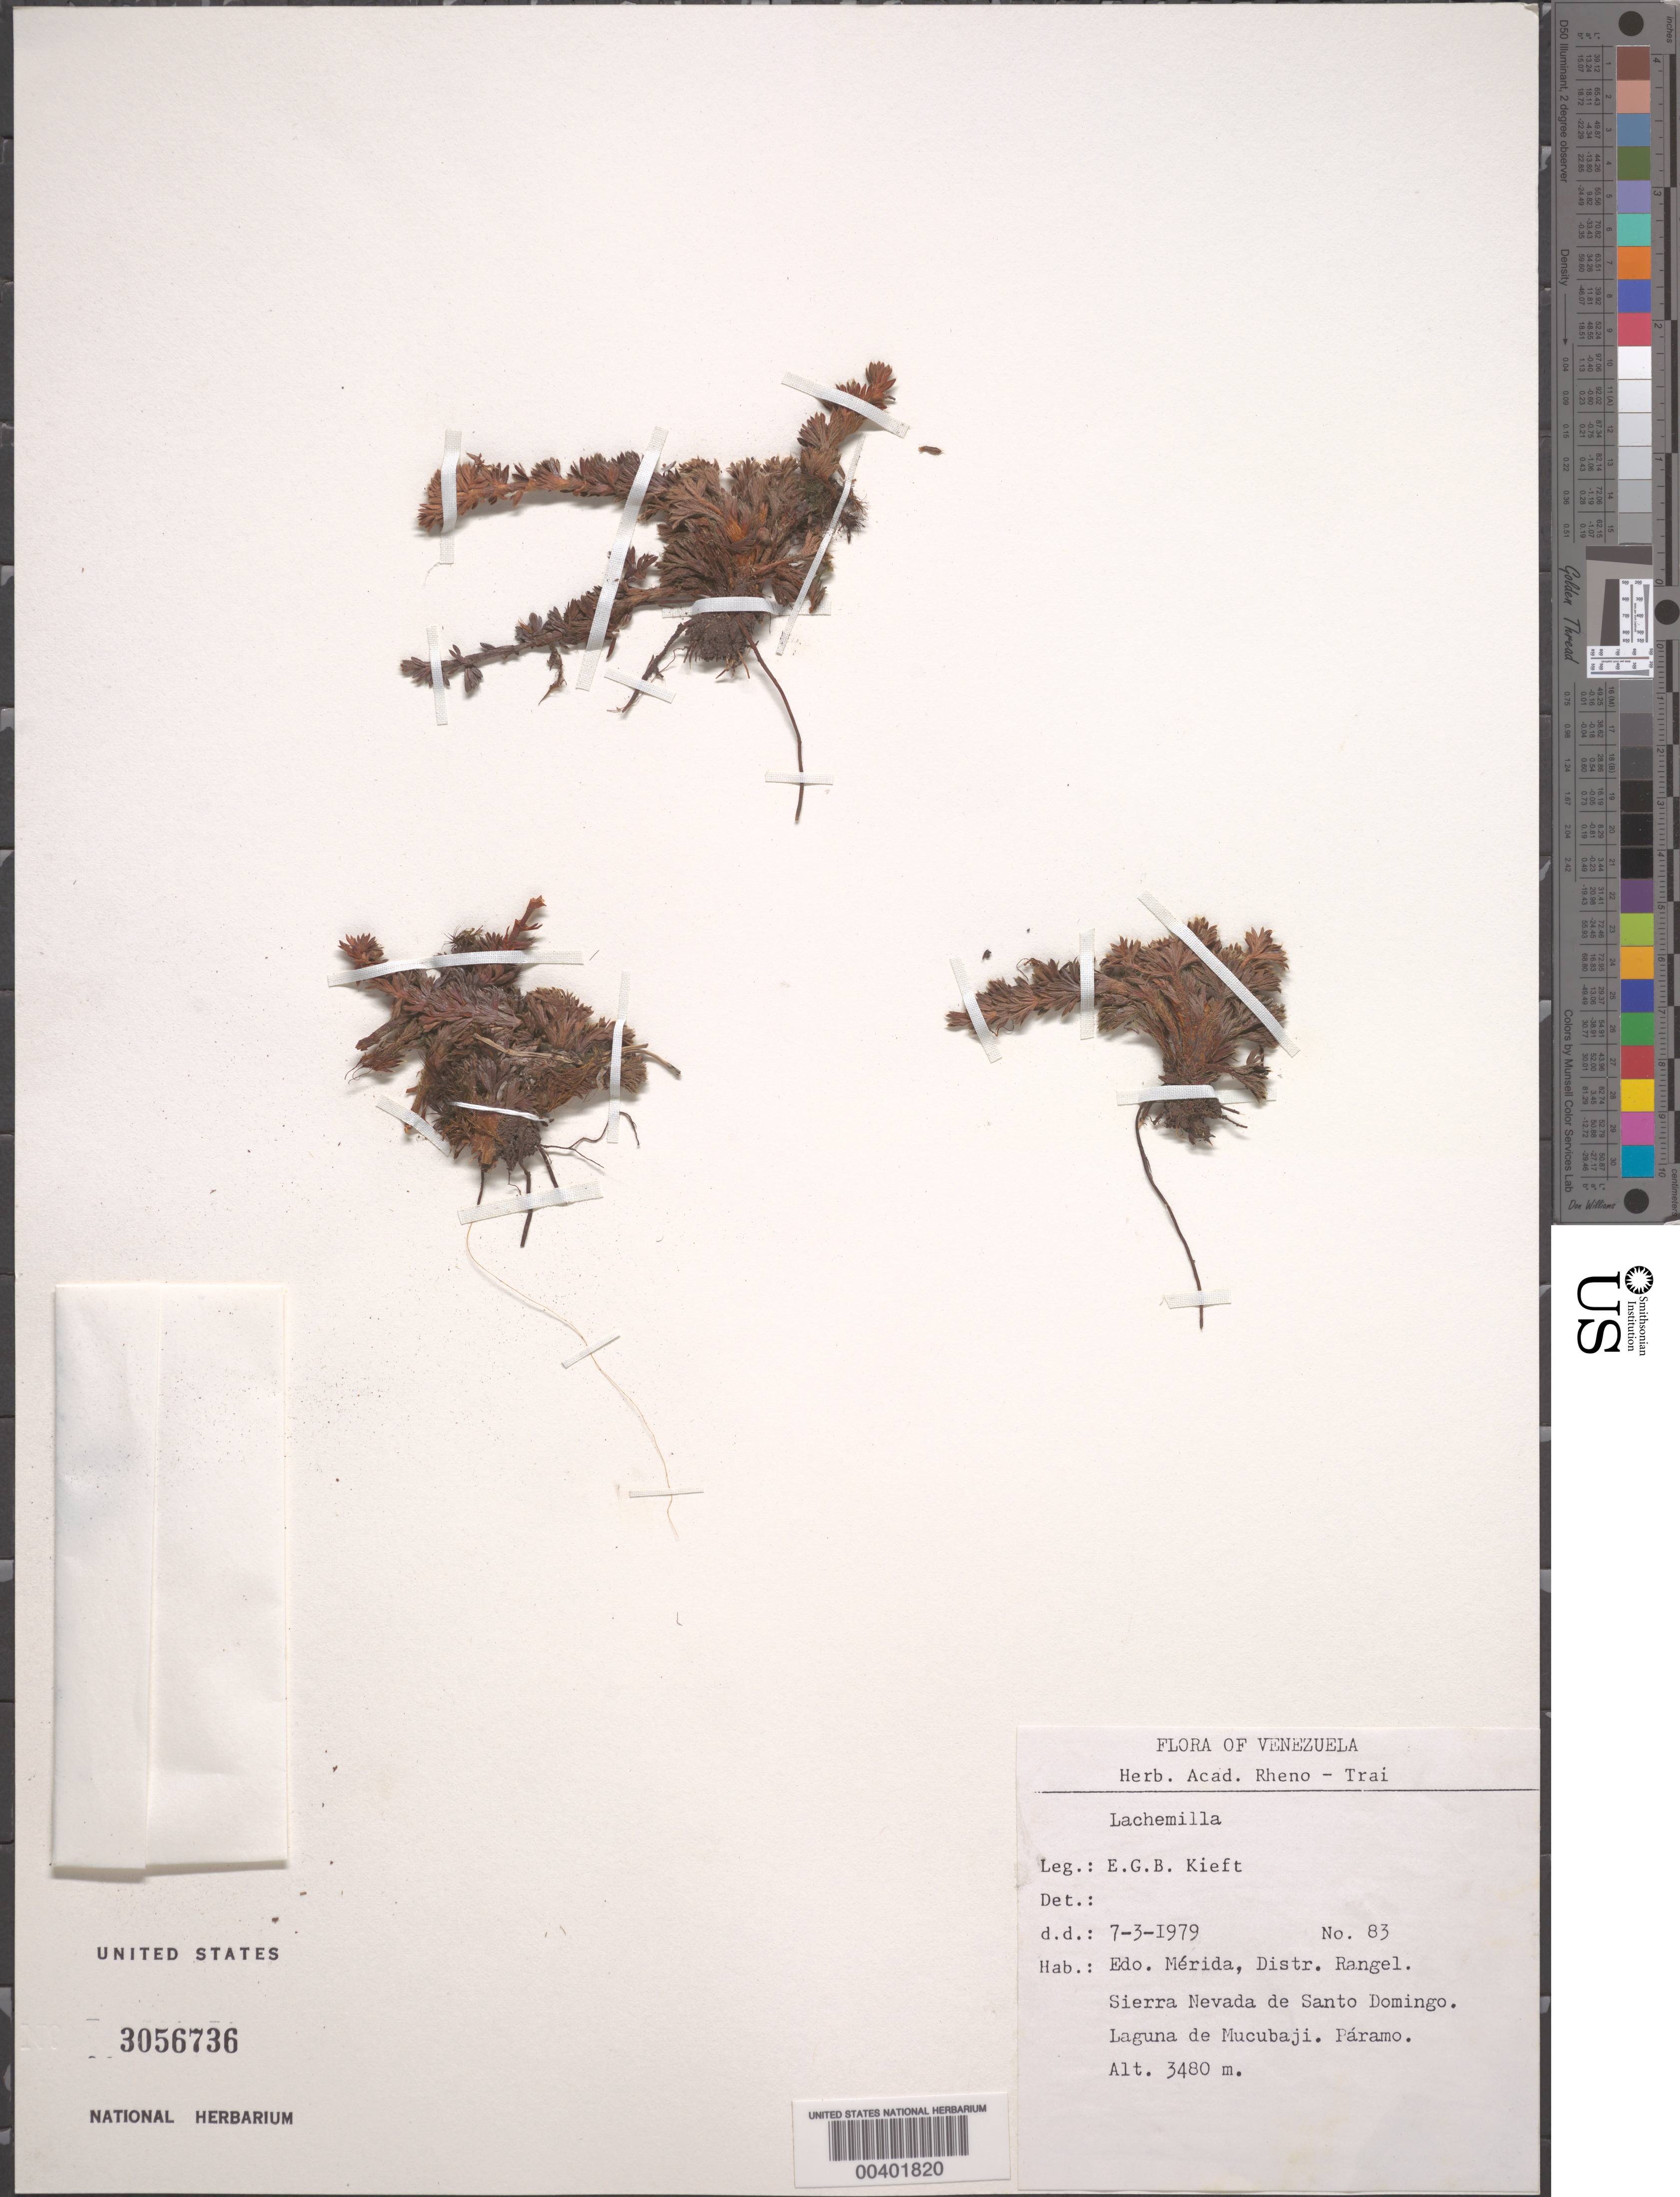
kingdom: Plantae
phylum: Tracheophyta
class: Magnoliopsida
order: Rosales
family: Rosaceae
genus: Lachemilla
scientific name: Lachemilla sp.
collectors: E. Kieft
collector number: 83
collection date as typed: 07 Mar 1979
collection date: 1979-03-07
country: Venezuela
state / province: Mérida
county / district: Rangel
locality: Laguna de Mucubají Mucubaji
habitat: Páramo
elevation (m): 3480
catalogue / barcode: US 3056736